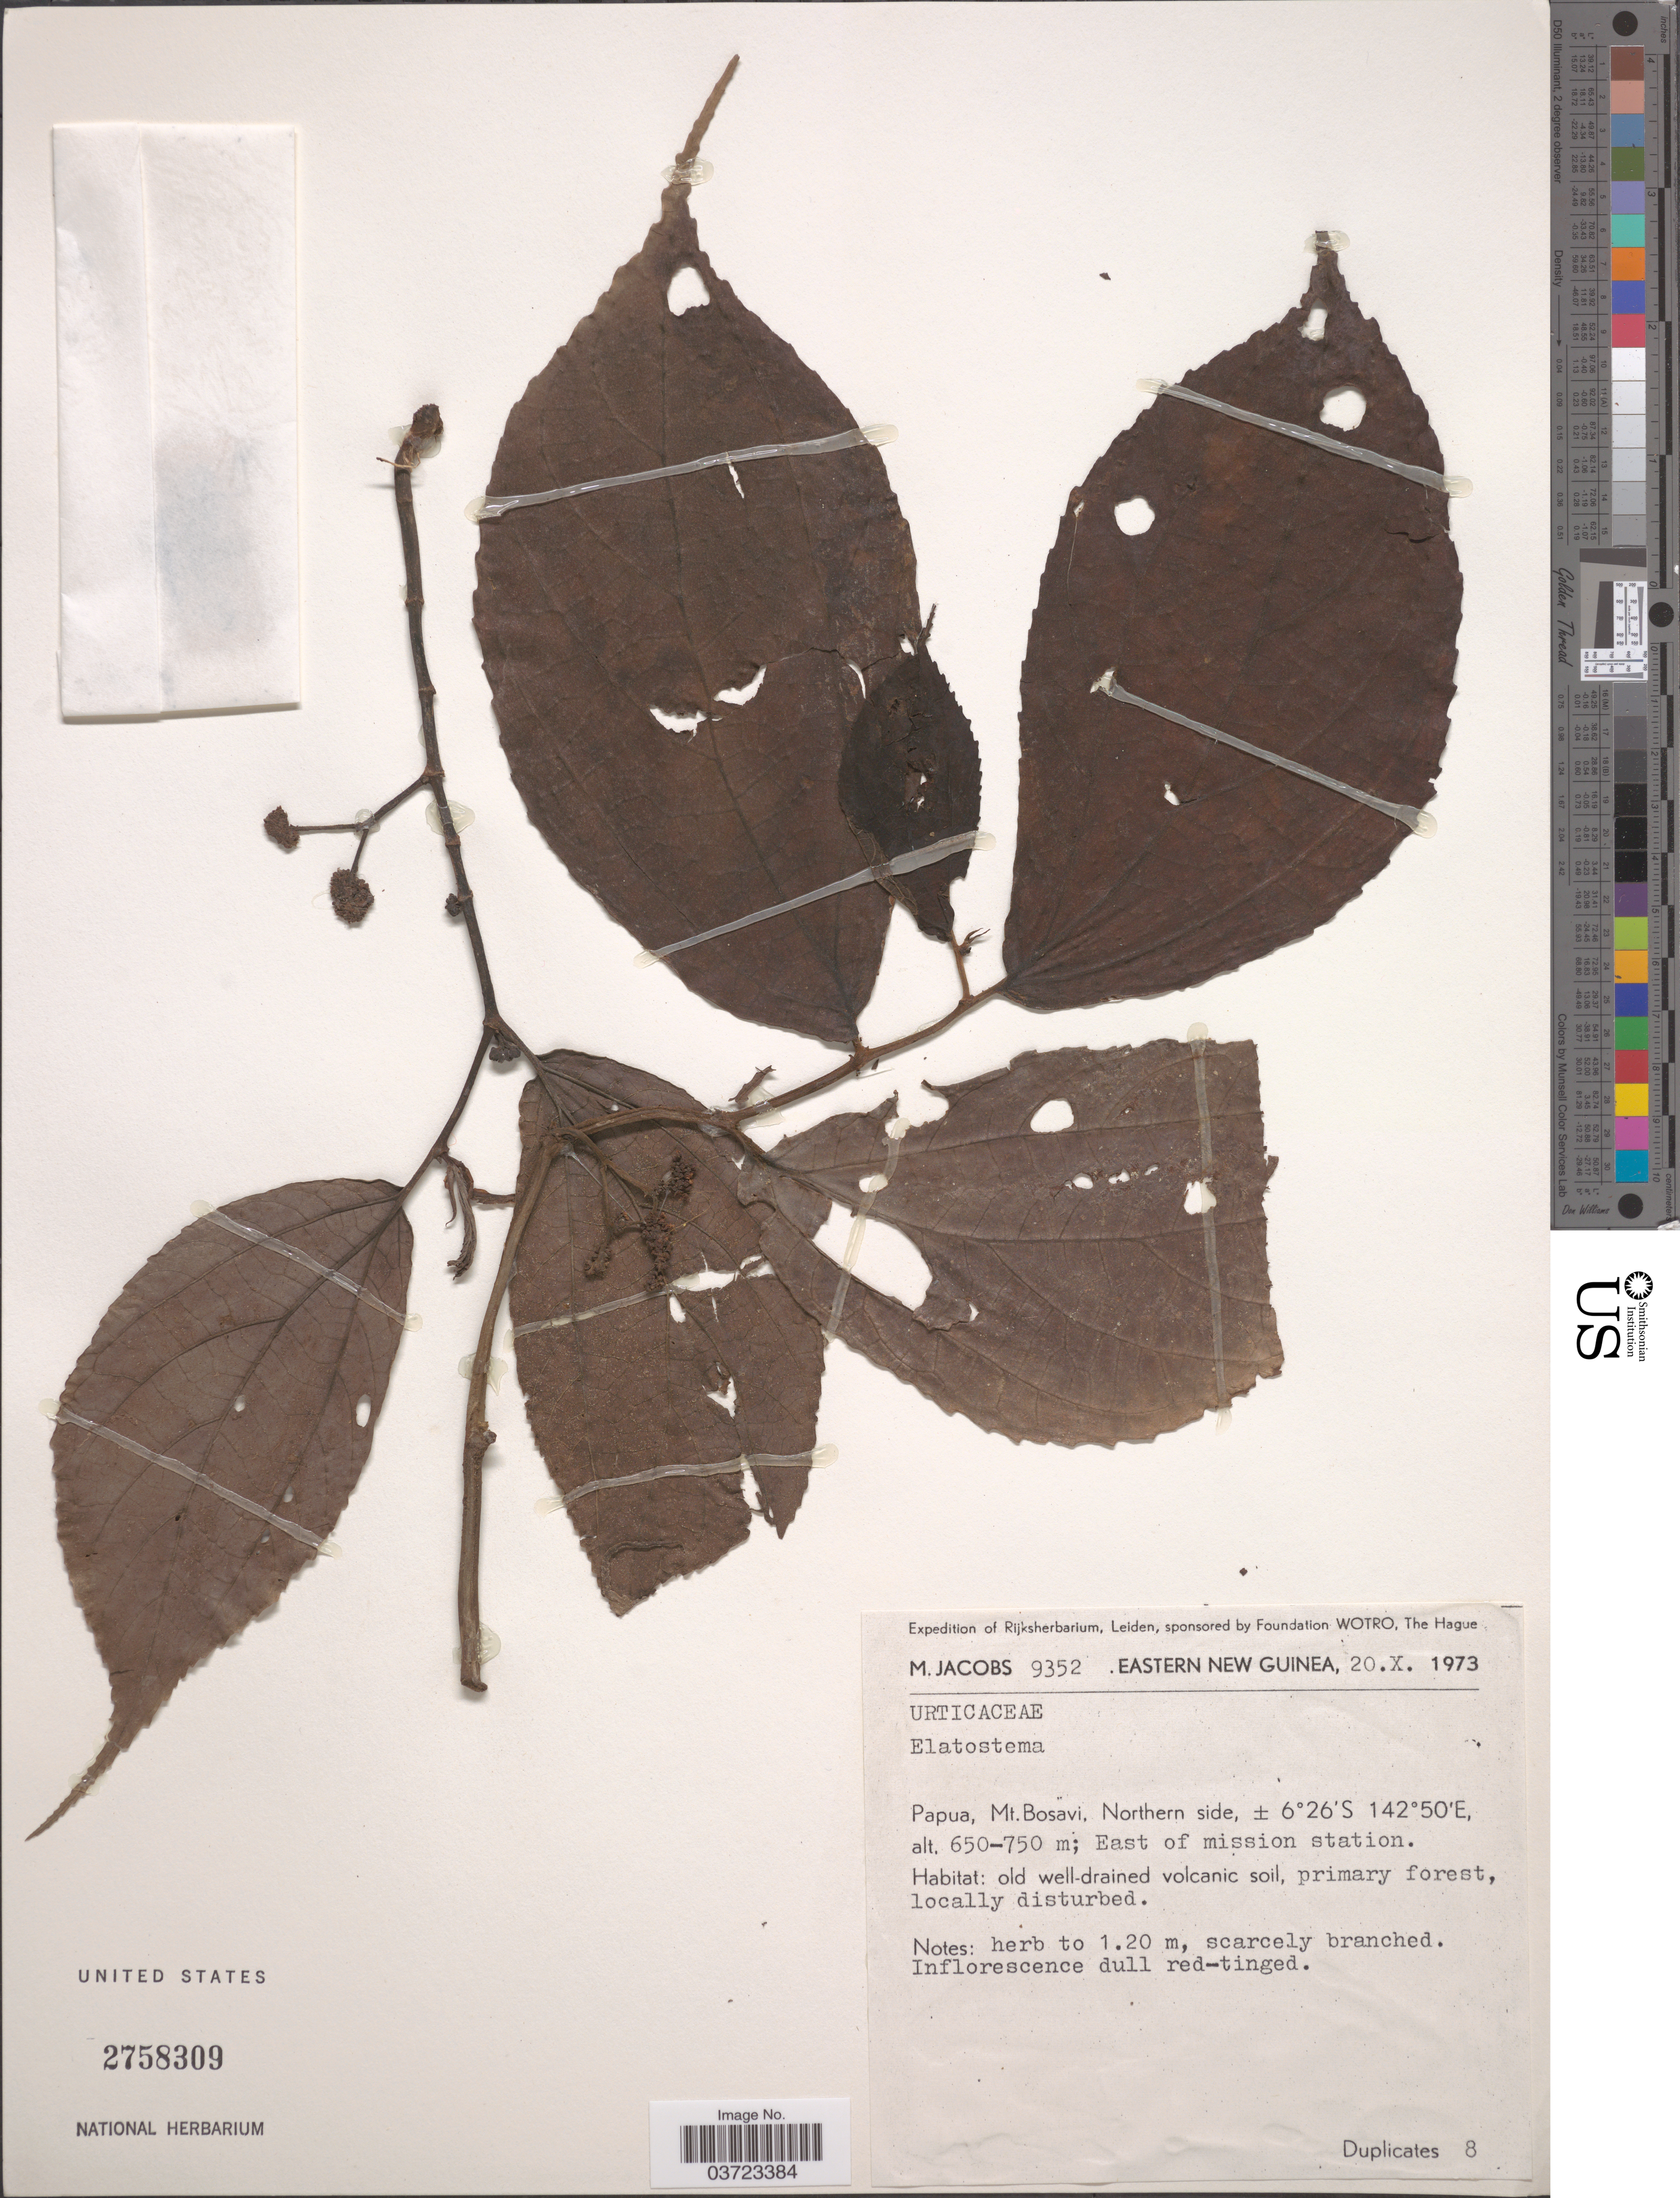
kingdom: Plantae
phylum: Tracheophyta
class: Magnoliopsida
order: Rosales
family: Urticaceae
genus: Elatostema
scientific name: Elatostema sp.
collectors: M. Jacobs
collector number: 9352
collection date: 1973-10-20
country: Papua New Guinea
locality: Eastern New Guinea. Papua, Mt. Bosavi, Northern side. East of mission station.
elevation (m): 650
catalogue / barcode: US 2758309